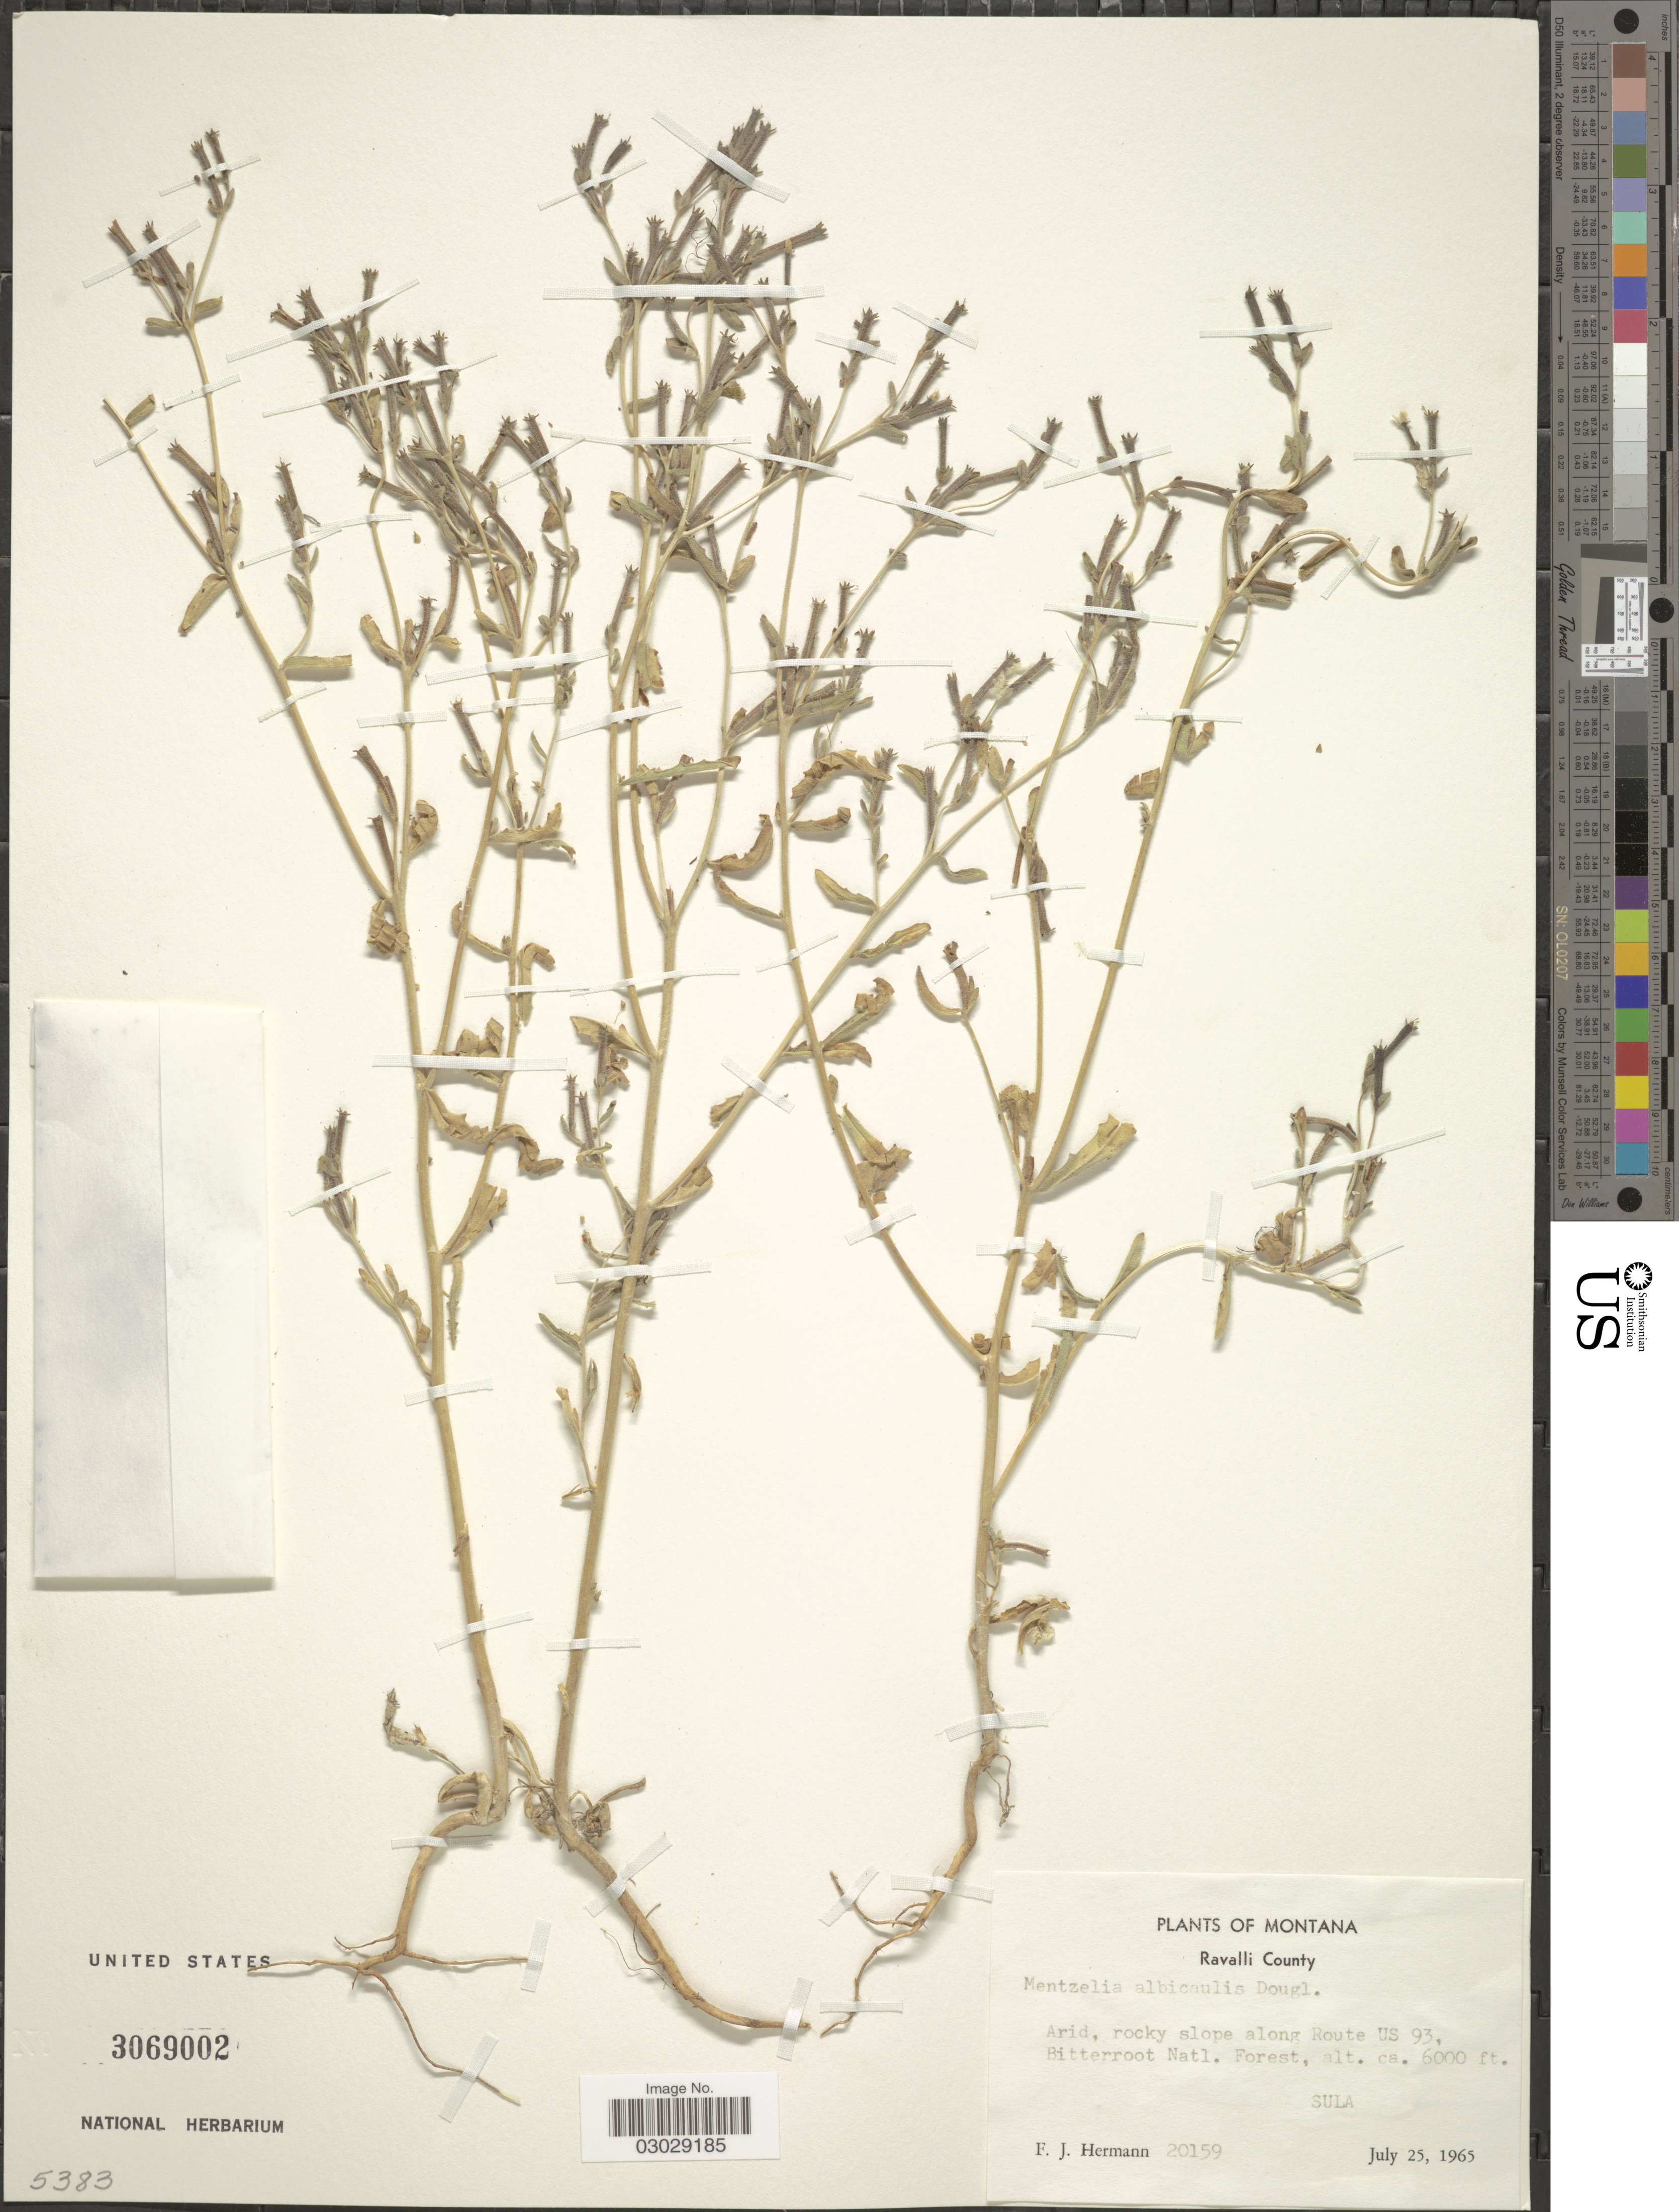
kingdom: Plantae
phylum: Tracheophyta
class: Magnoliopsida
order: Cornales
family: Loasaceae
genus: Mentzelia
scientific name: Mentzelia albicaulis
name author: (Douglas ex Hook.) Douglas ex Torr. & A. Gray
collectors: F. J. Hermann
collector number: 20159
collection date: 1965-07-25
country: United States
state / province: Montana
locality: Ravalli County. Arid, rocky slopes along Route US 93, Bitterroot Natl. Forest. Sula.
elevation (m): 1829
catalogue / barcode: US 3069002